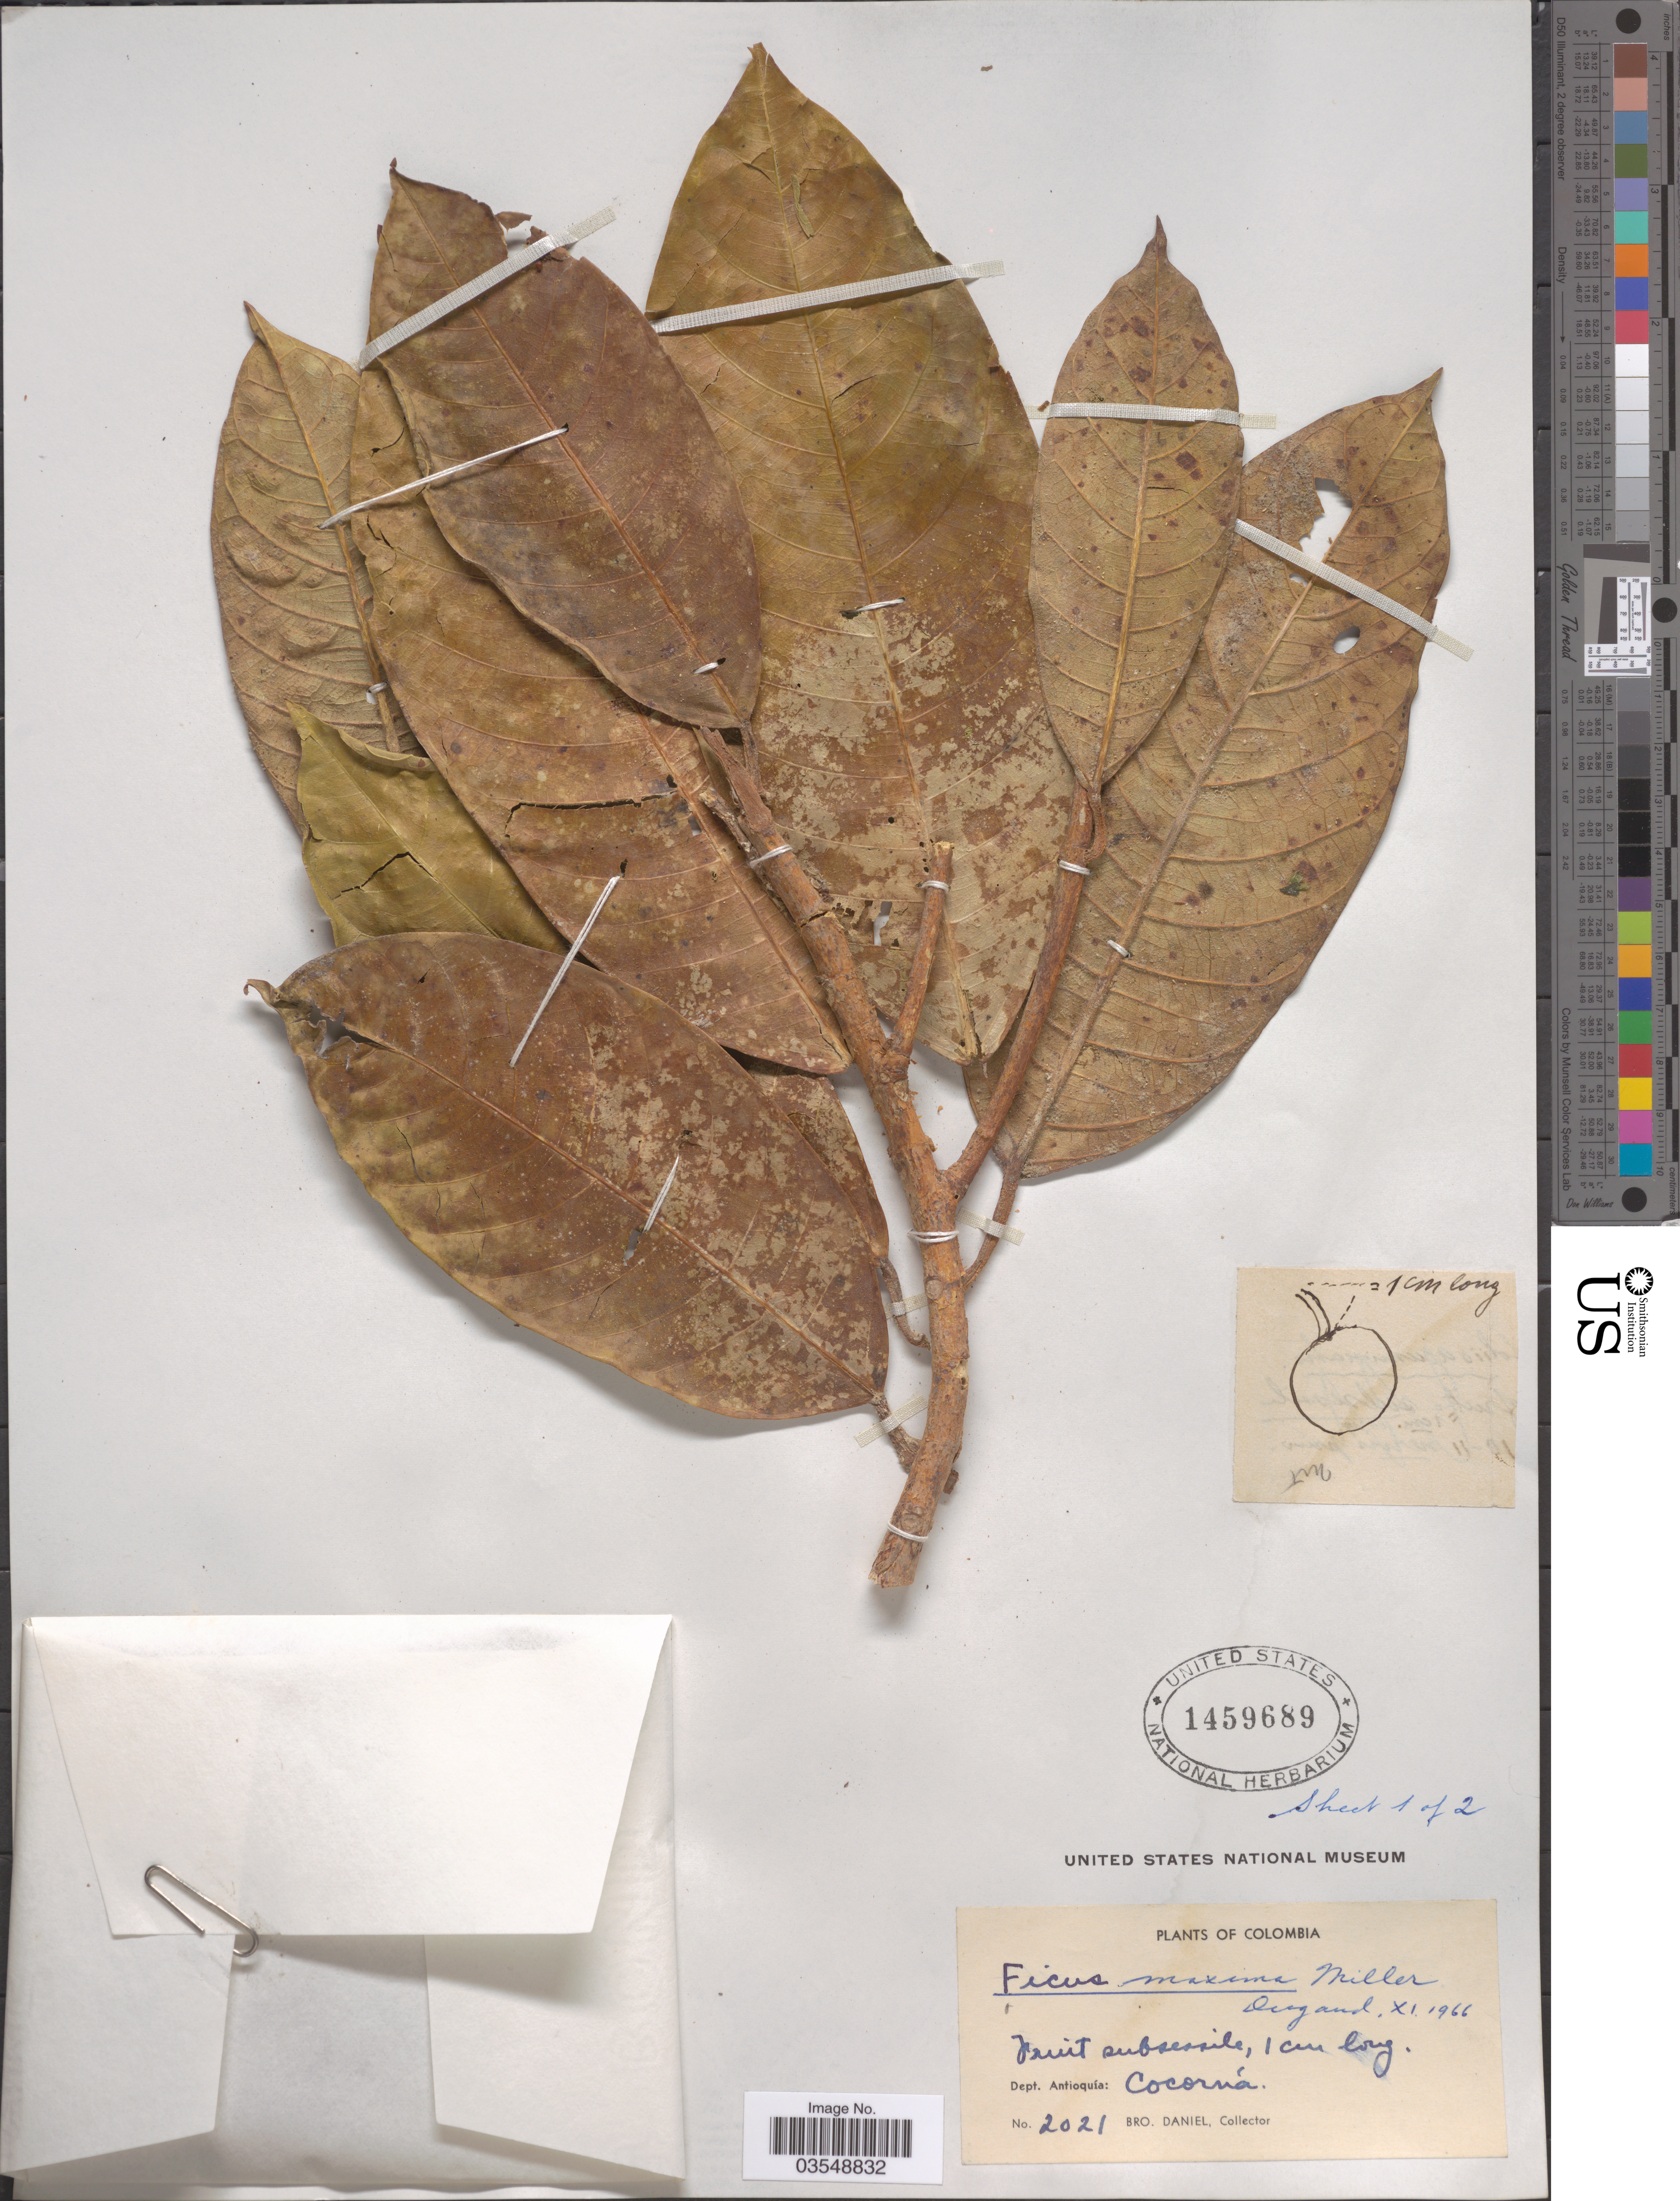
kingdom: Plantae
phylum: Tracheophyta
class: Magnoliopsida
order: Rosales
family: Moraceae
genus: Ficus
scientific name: Ficus maxima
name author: Mill.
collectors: Bro. Daniel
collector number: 2021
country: Colombia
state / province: Antioquia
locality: Dept. Antioquía: Cocorná.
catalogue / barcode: US 1459689